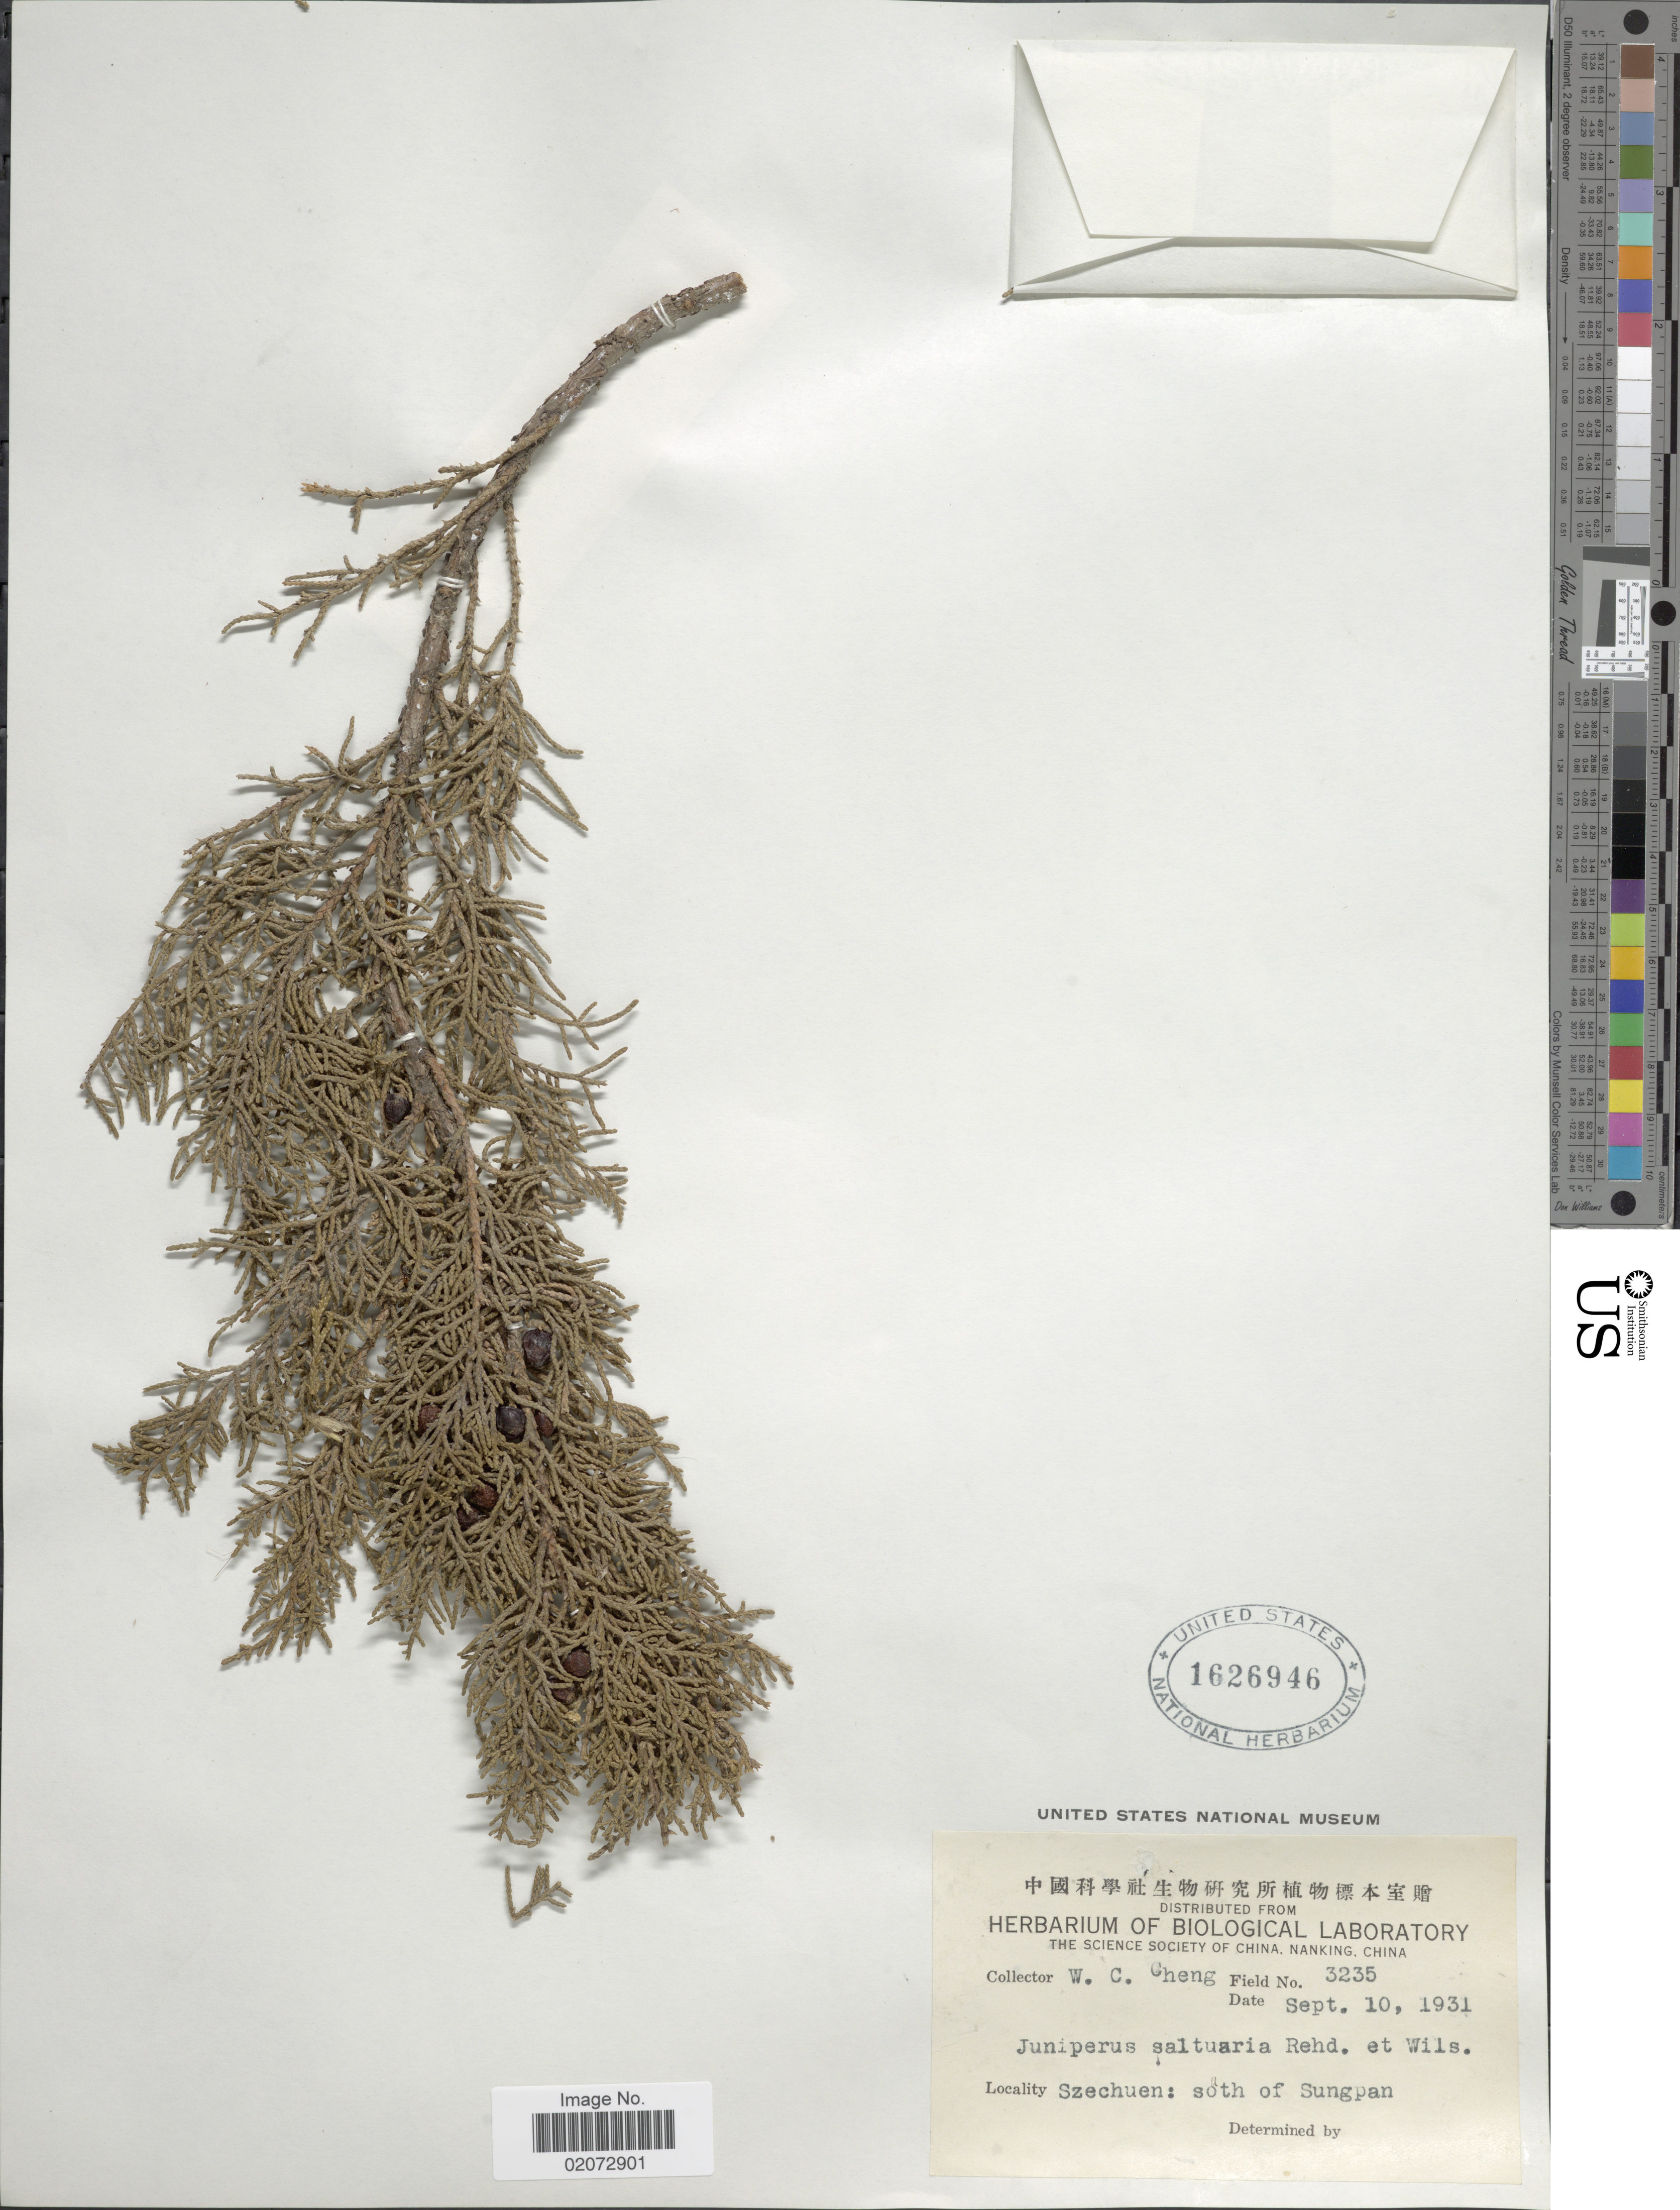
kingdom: Plantae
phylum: Tracheophyta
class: Pinopsida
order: Pinales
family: Cupressaceae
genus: Juniperus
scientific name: Juniperus saltuaria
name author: Rehder & E.H. Wilson in Sarg.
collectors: W. C. Cheng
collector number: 3235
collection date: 1931-09-10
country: China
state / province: Sichuan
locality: Szechuen: south of Sungpan.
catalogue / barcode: US 1626946